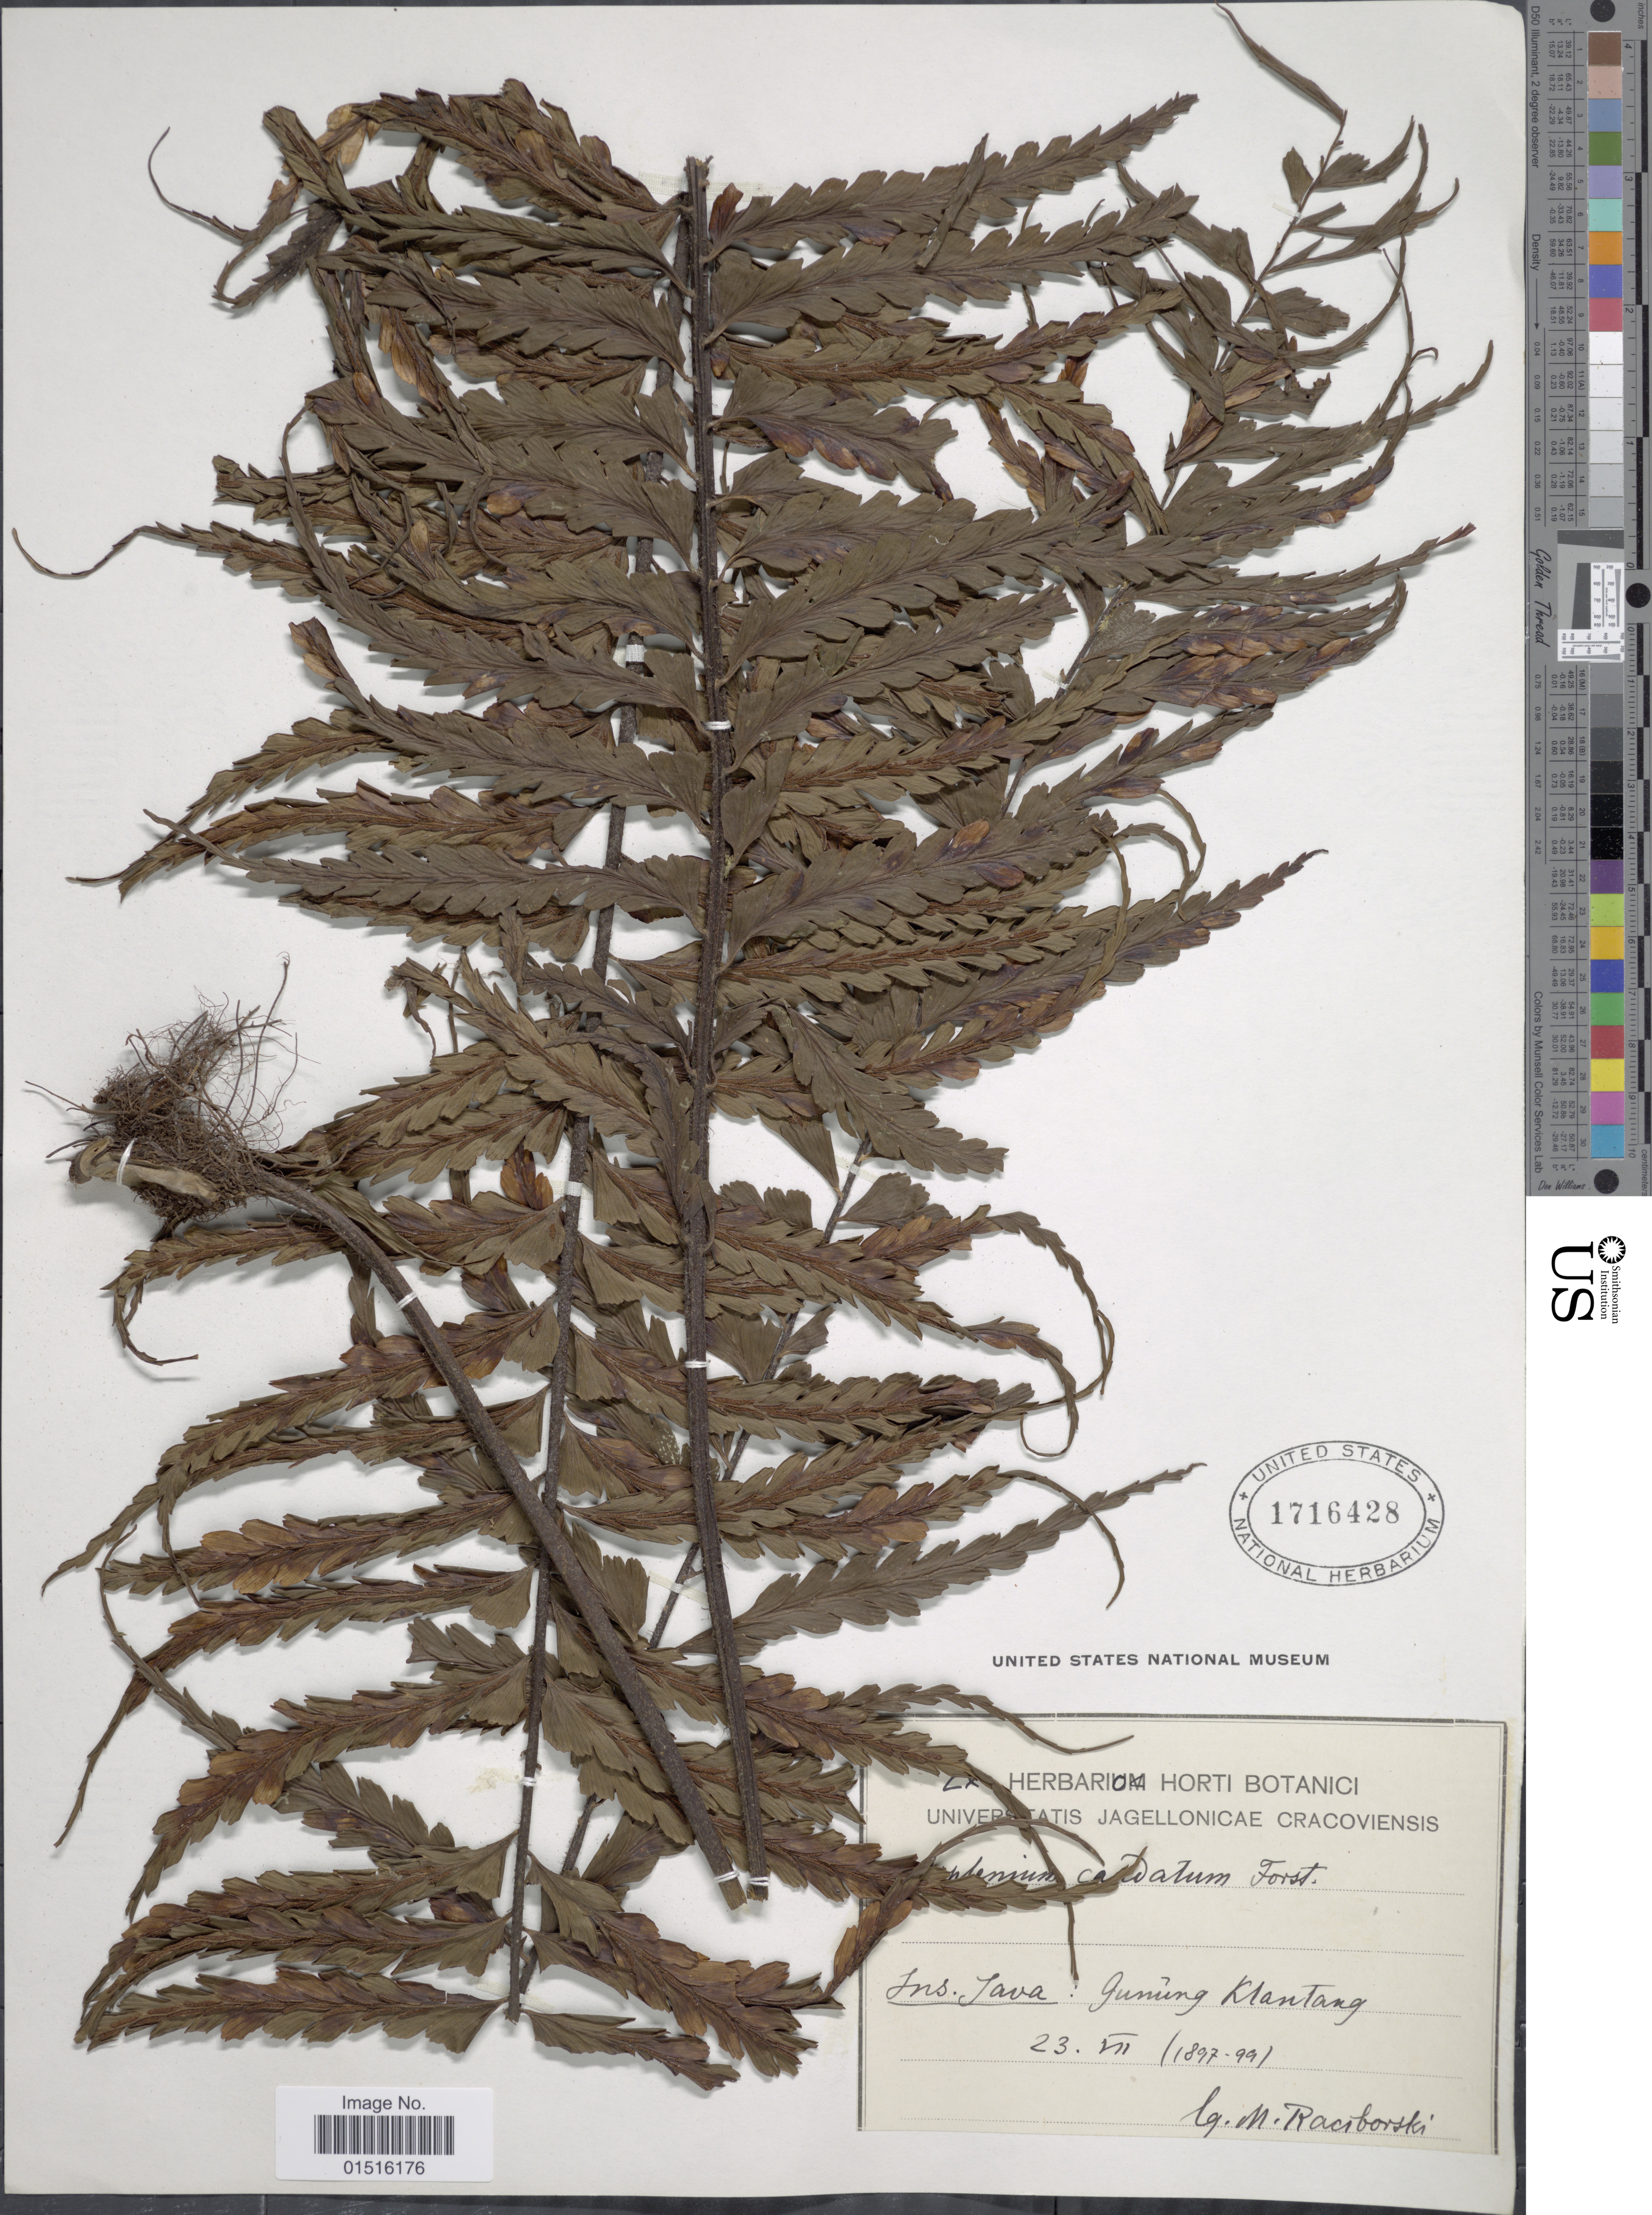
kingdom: Plantae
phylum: Tracheophyta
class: Polypodiopsida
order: Polypodiales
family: Aspleniaceae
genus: Asplenium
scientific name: Asplenium truncatum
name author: Blume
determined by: Salgado, A. E.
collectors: M. Raciborski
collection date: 1897-07-23/1899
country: Indonesia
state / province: Java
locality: Gunung Klantang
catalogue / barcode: US 1716428